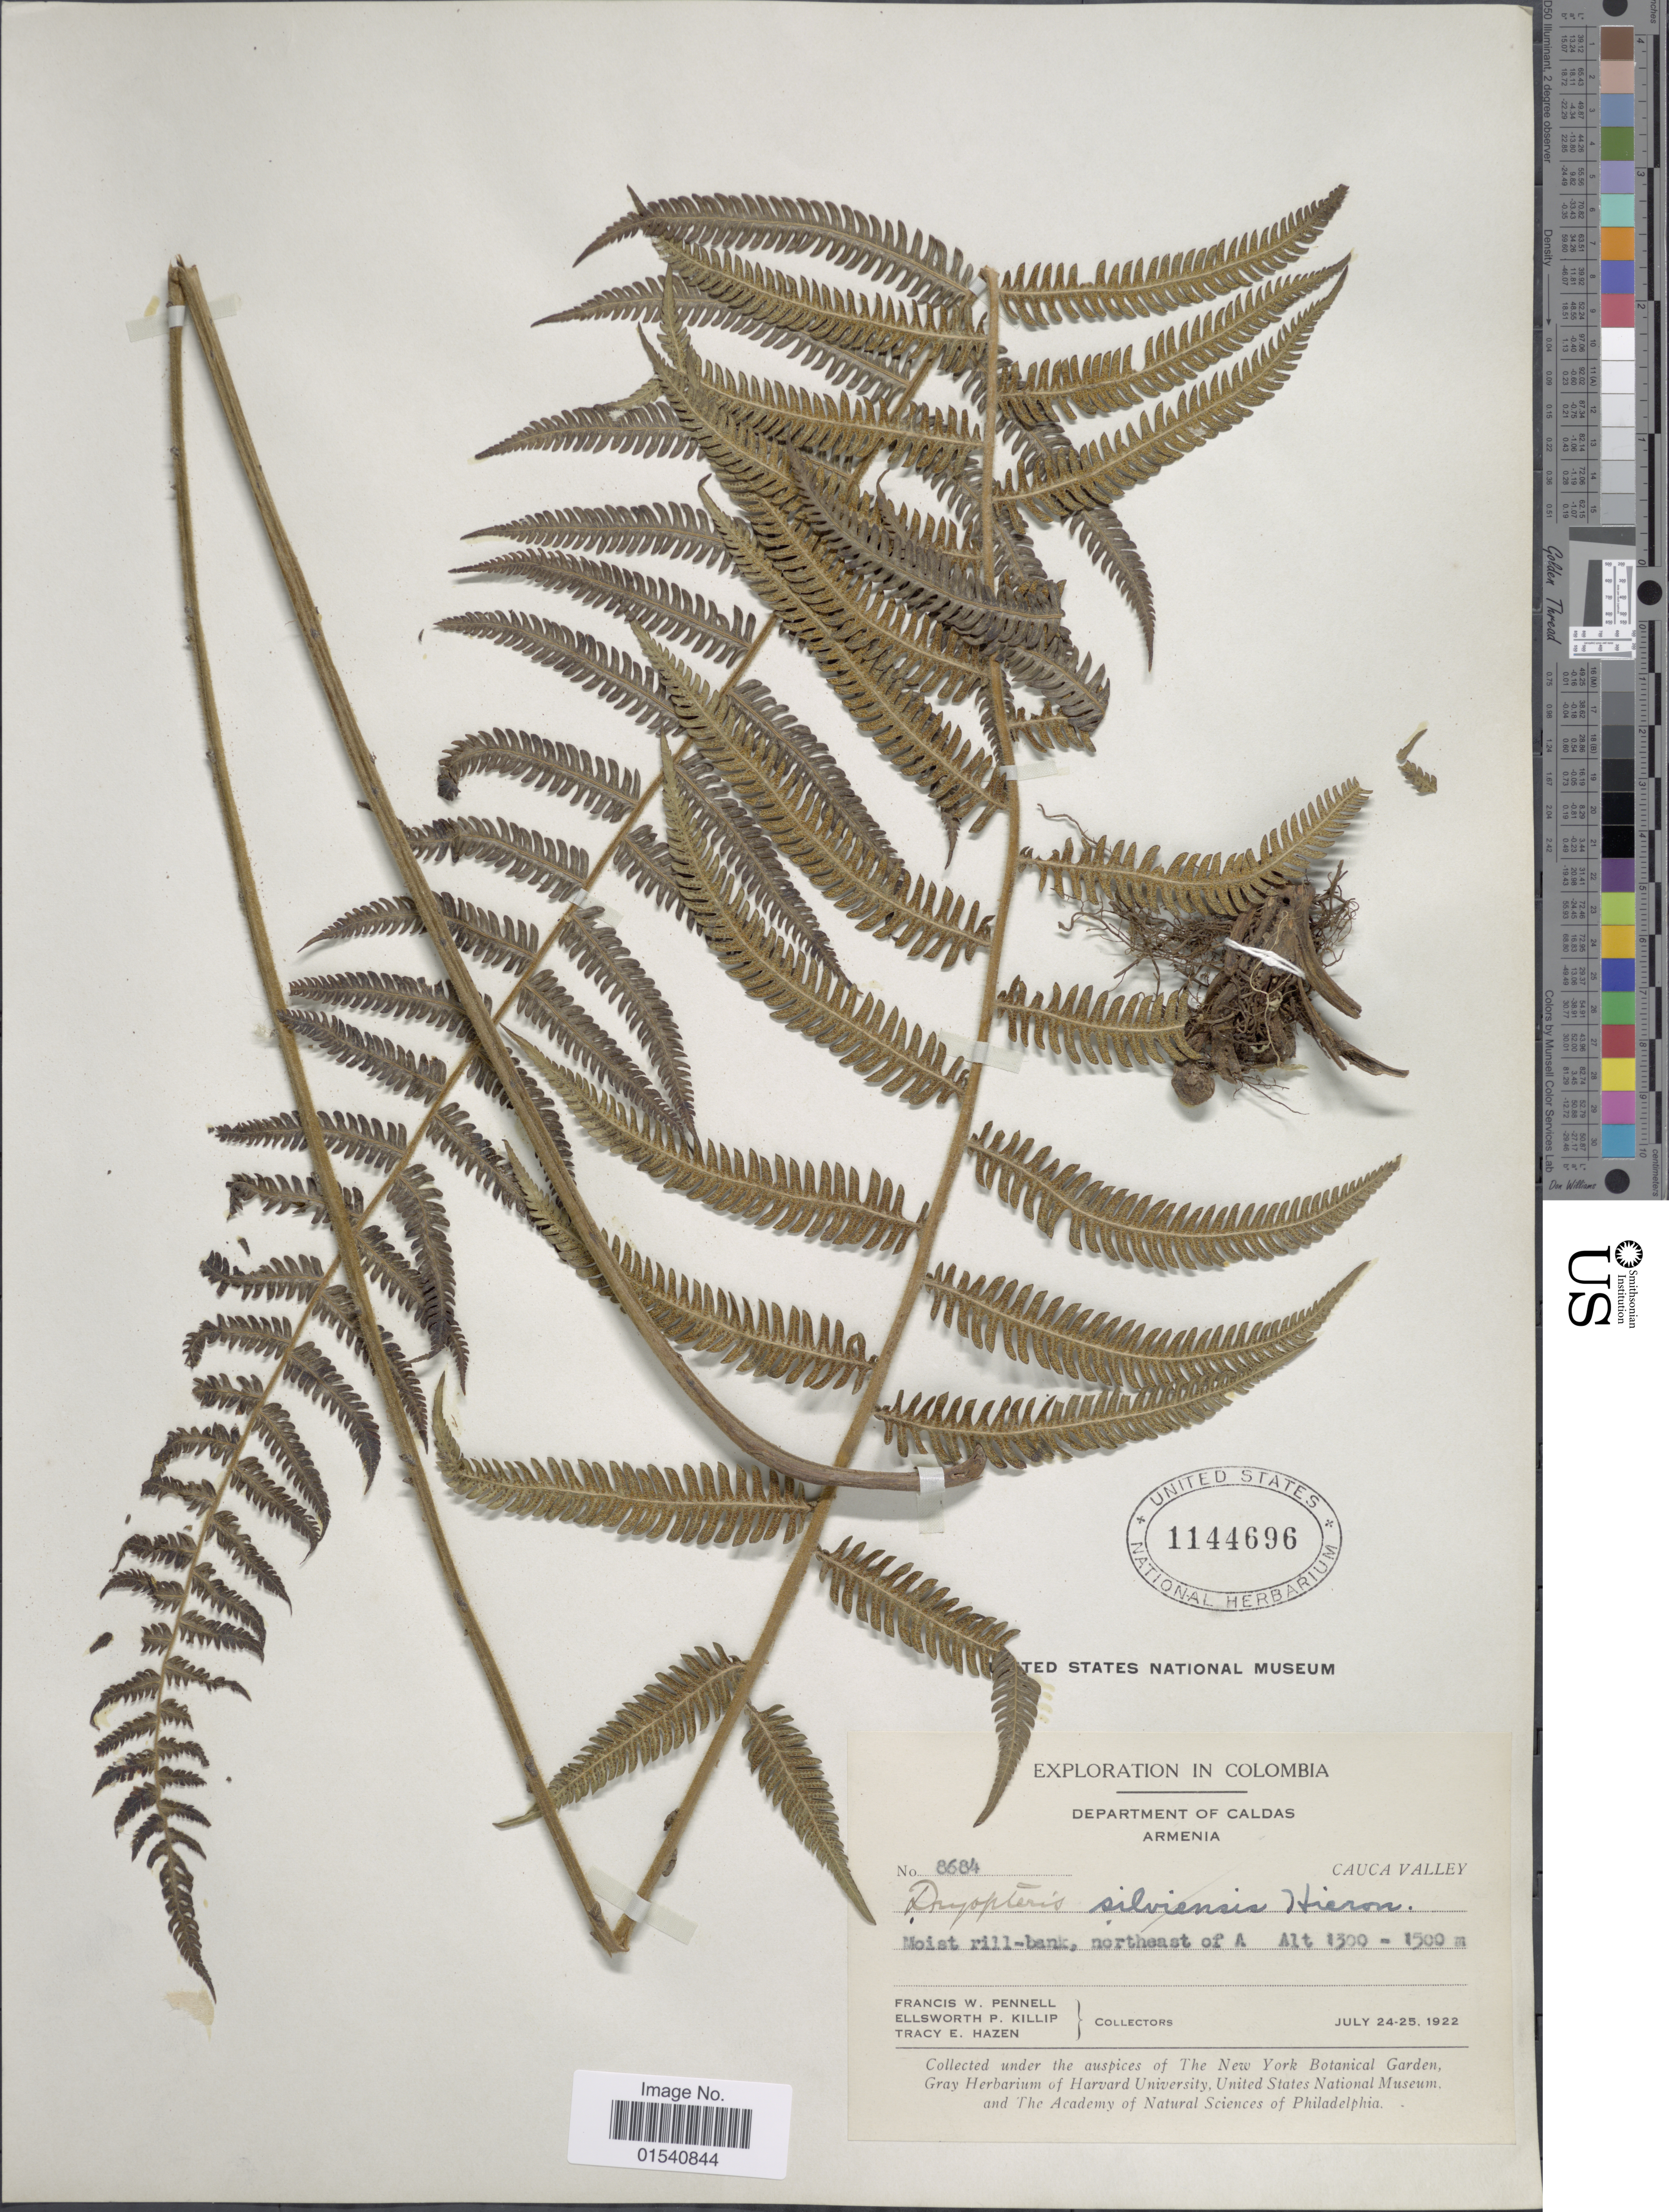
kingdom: Plantae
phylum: Tracheophyta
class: Polypodiopsida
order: Polypodiales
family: Thelypteridaceae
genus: Amauropelta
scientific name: Amauropelta rudis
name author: (Kunze) Pic. Serm.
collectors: F. W. Pennell, E. P. Killip & T. E. Hazen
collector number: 8684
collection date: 1922-07-24/1922-07-25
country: Colombia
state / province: Caldas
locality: Department of Caldas, Armenia, Cauca Valley, Moist rill-bank, northeast of A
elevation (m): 1300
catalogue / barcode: US 1144696